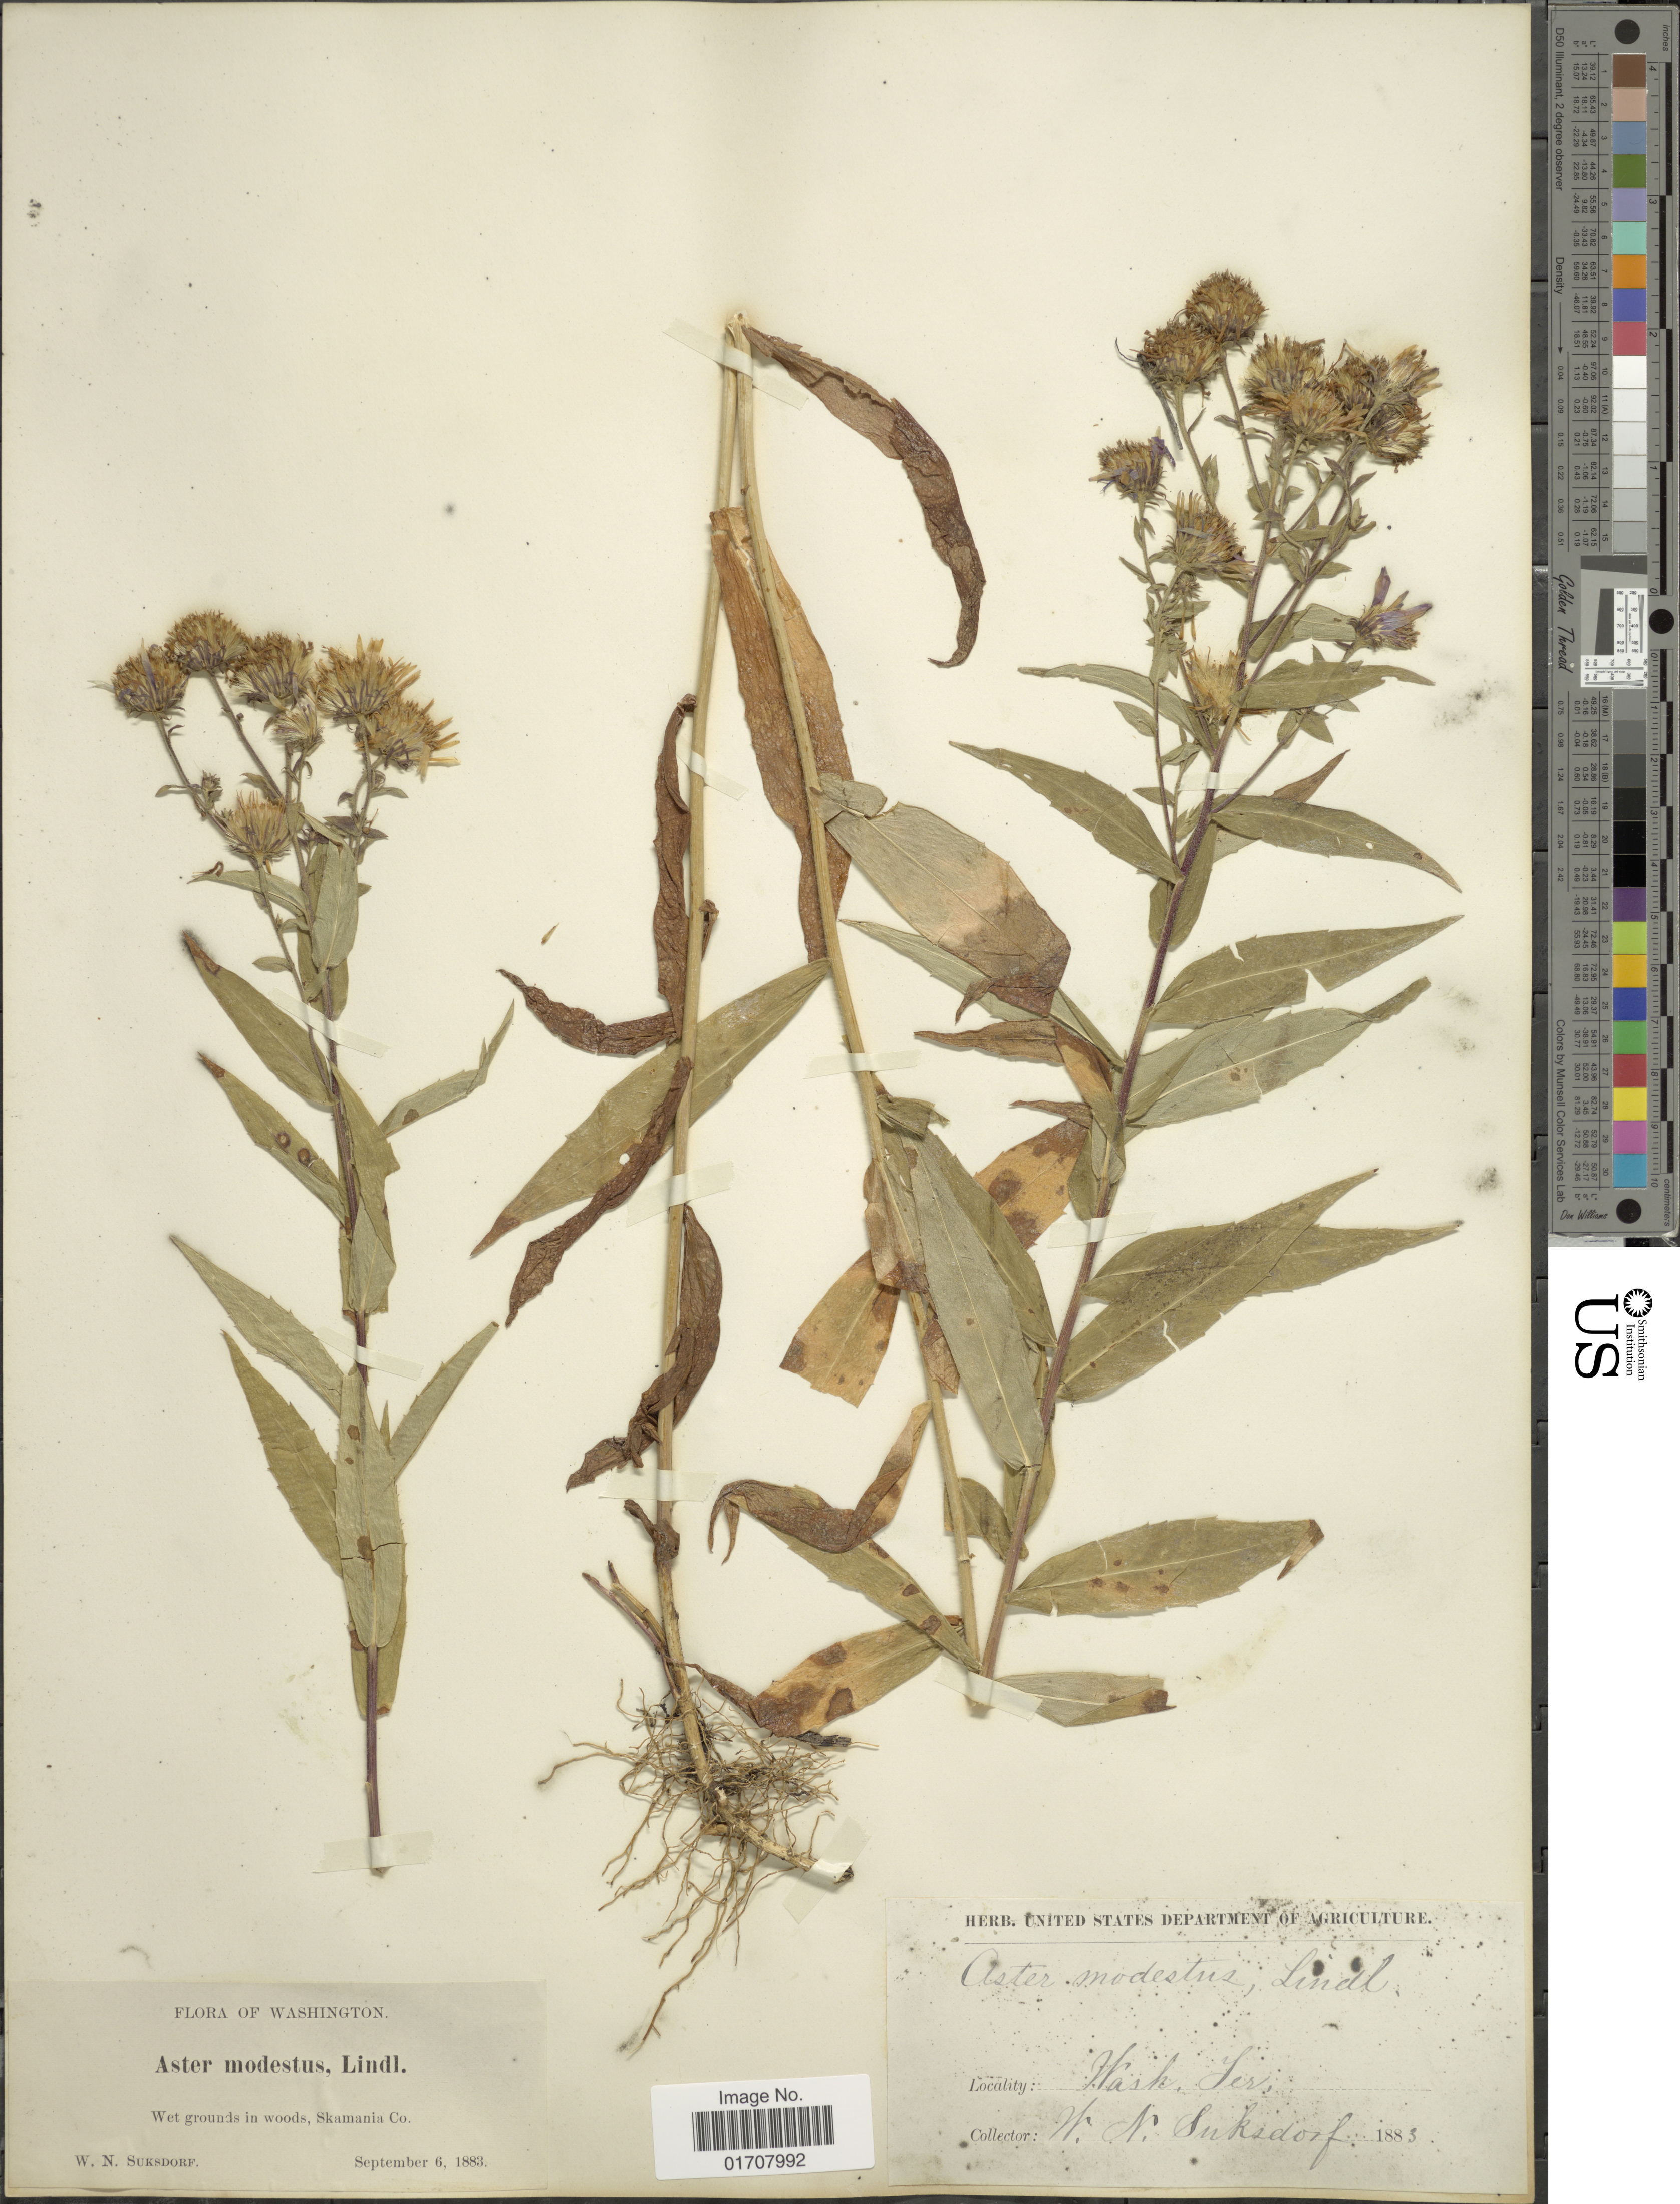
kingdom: Plantae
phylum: Tracheophyta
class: Magnoliopsida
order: Asterales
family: Asteraceae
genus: Canadanthus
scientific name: Canadanthus modestus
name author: (Lindl.) G.L. Nesom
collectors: W. N. Suksdorf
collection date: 1883-09-06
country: United States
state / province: Washington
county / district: Skamania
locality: Wet ground in woods, Skamania Co.